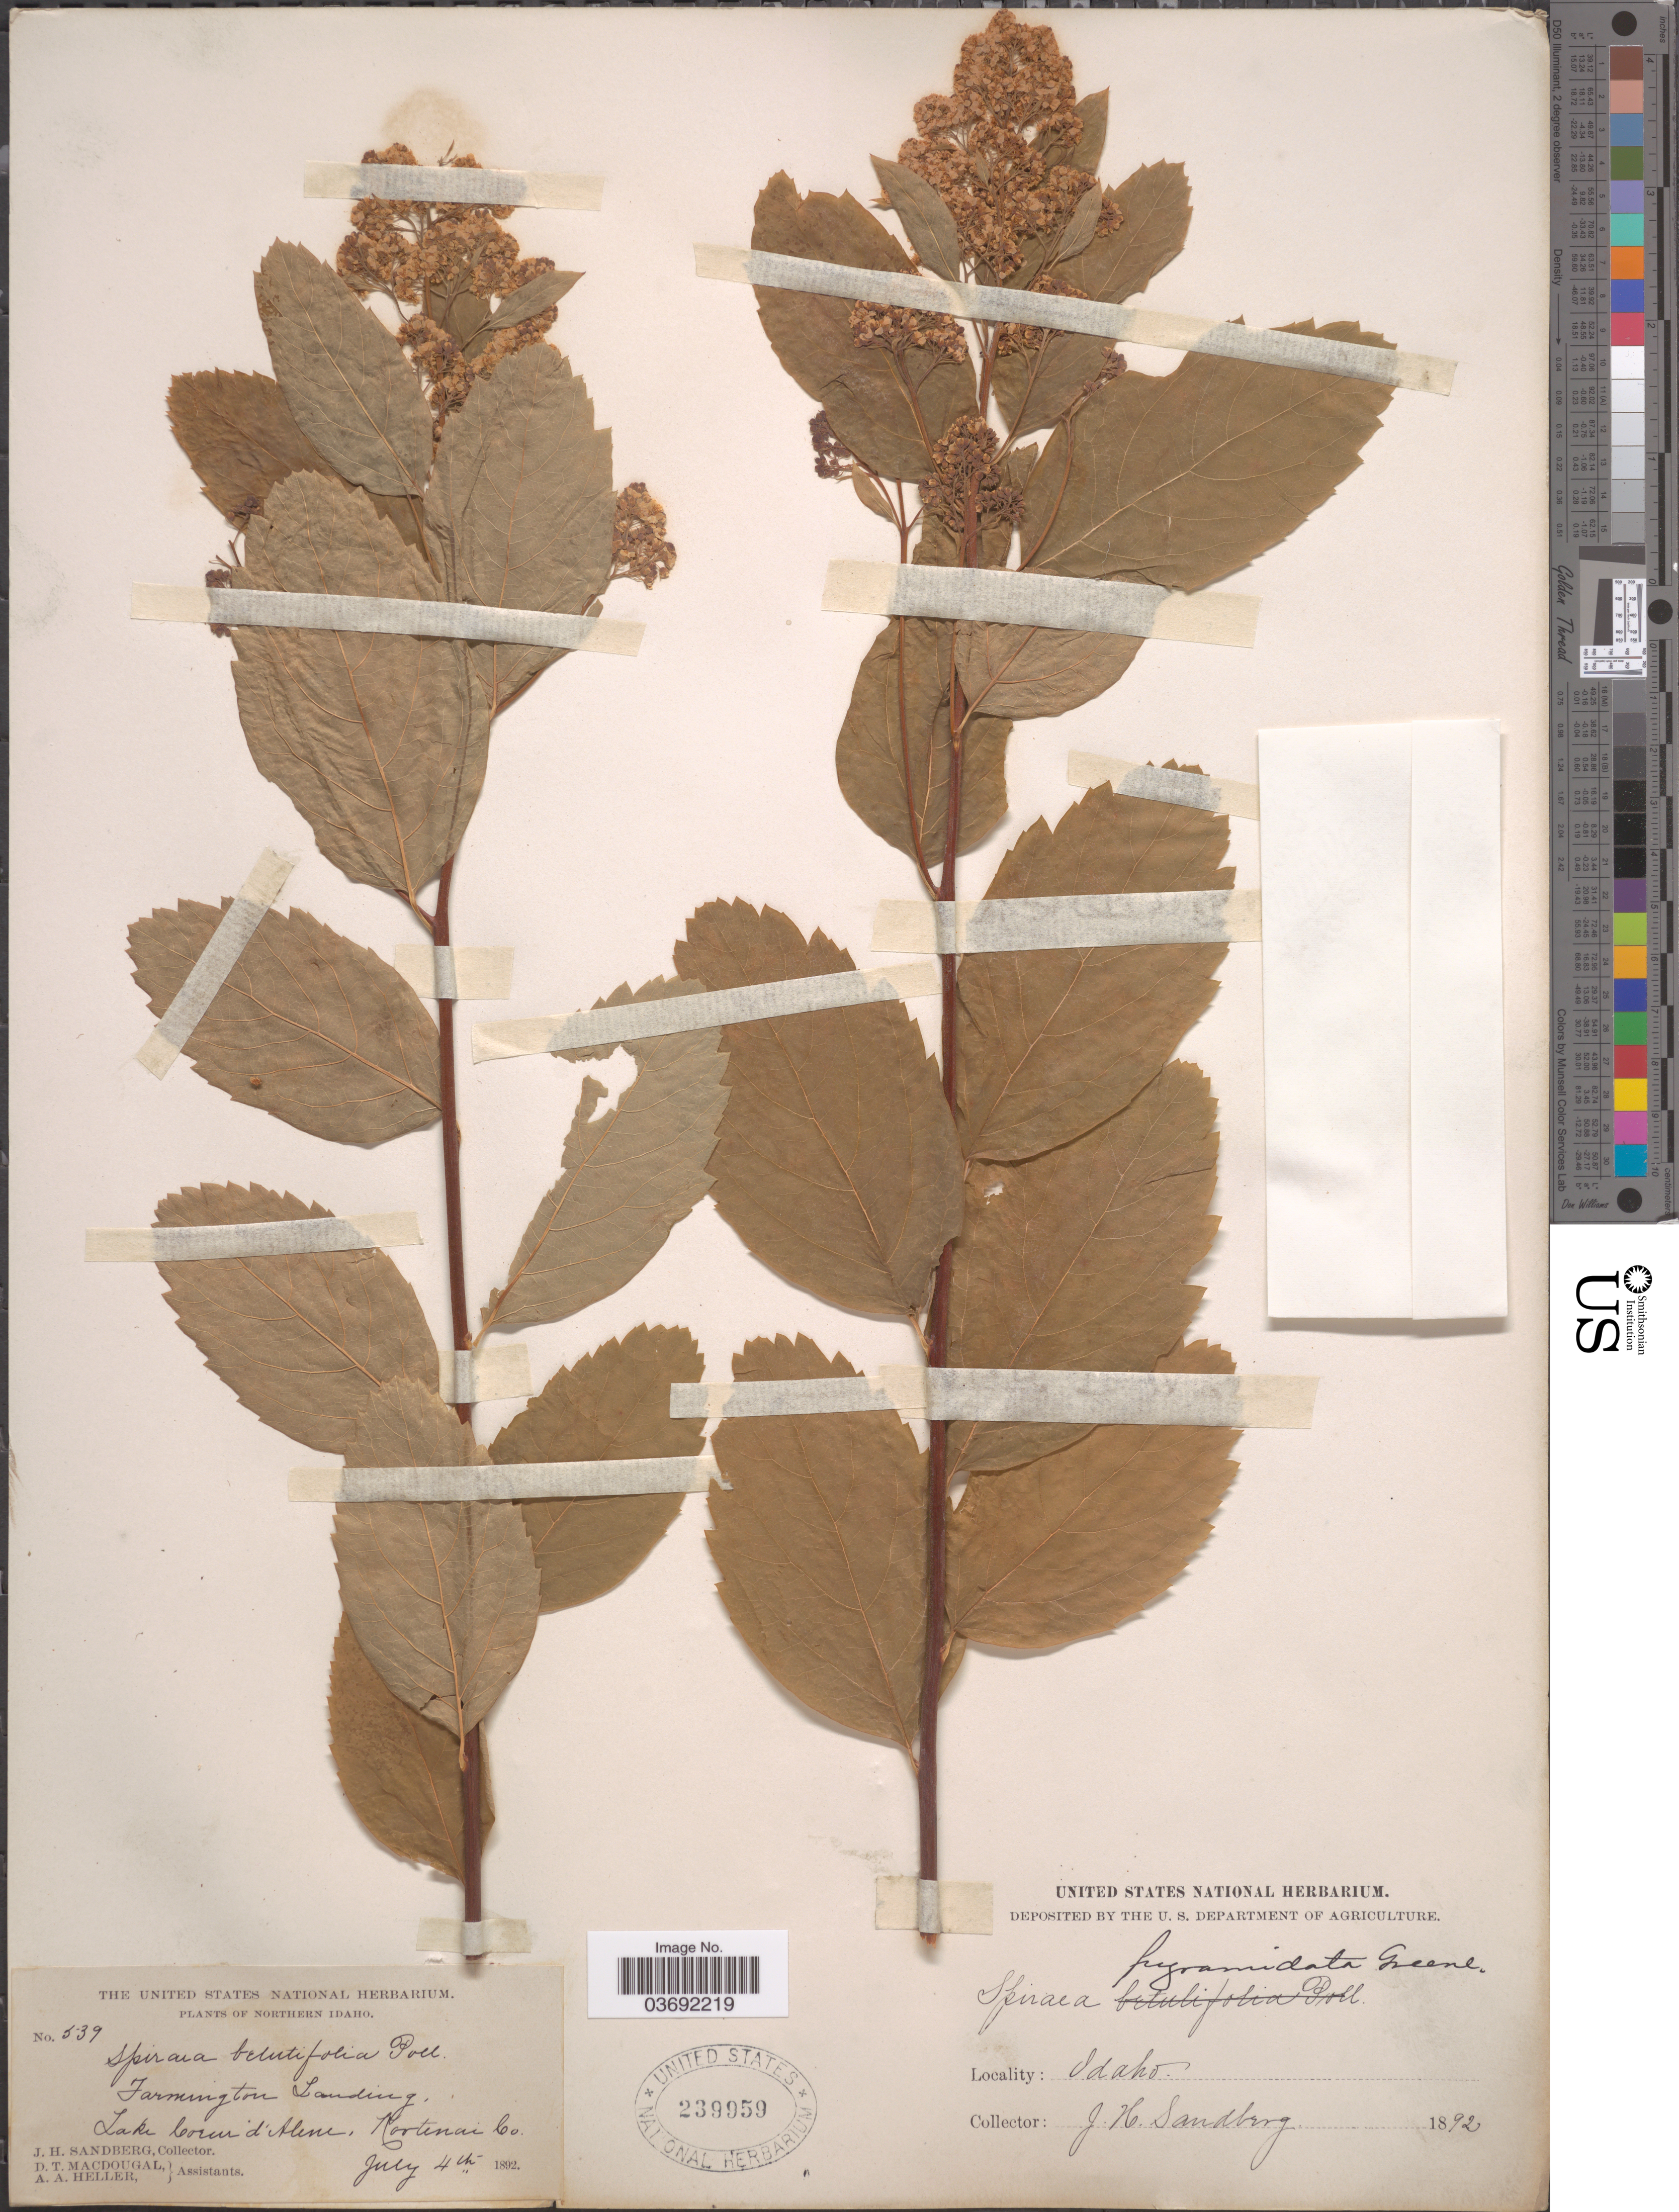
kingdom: Plantae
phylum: Tracheophyta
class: Magnoliopsida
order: Rosales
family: Rosaceae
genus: Spiraea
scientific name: Spiraea betulifolia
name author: Pall.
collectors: J. H. Sandberg, D. T. MacDougal & A. A. Heller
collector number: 539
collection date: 1892-07-04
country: United States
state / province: Idaho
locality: Northern Idaho. Farmington Landing. Lake Coeur d'Alene, Kootenai Co.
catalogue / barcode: US 239959